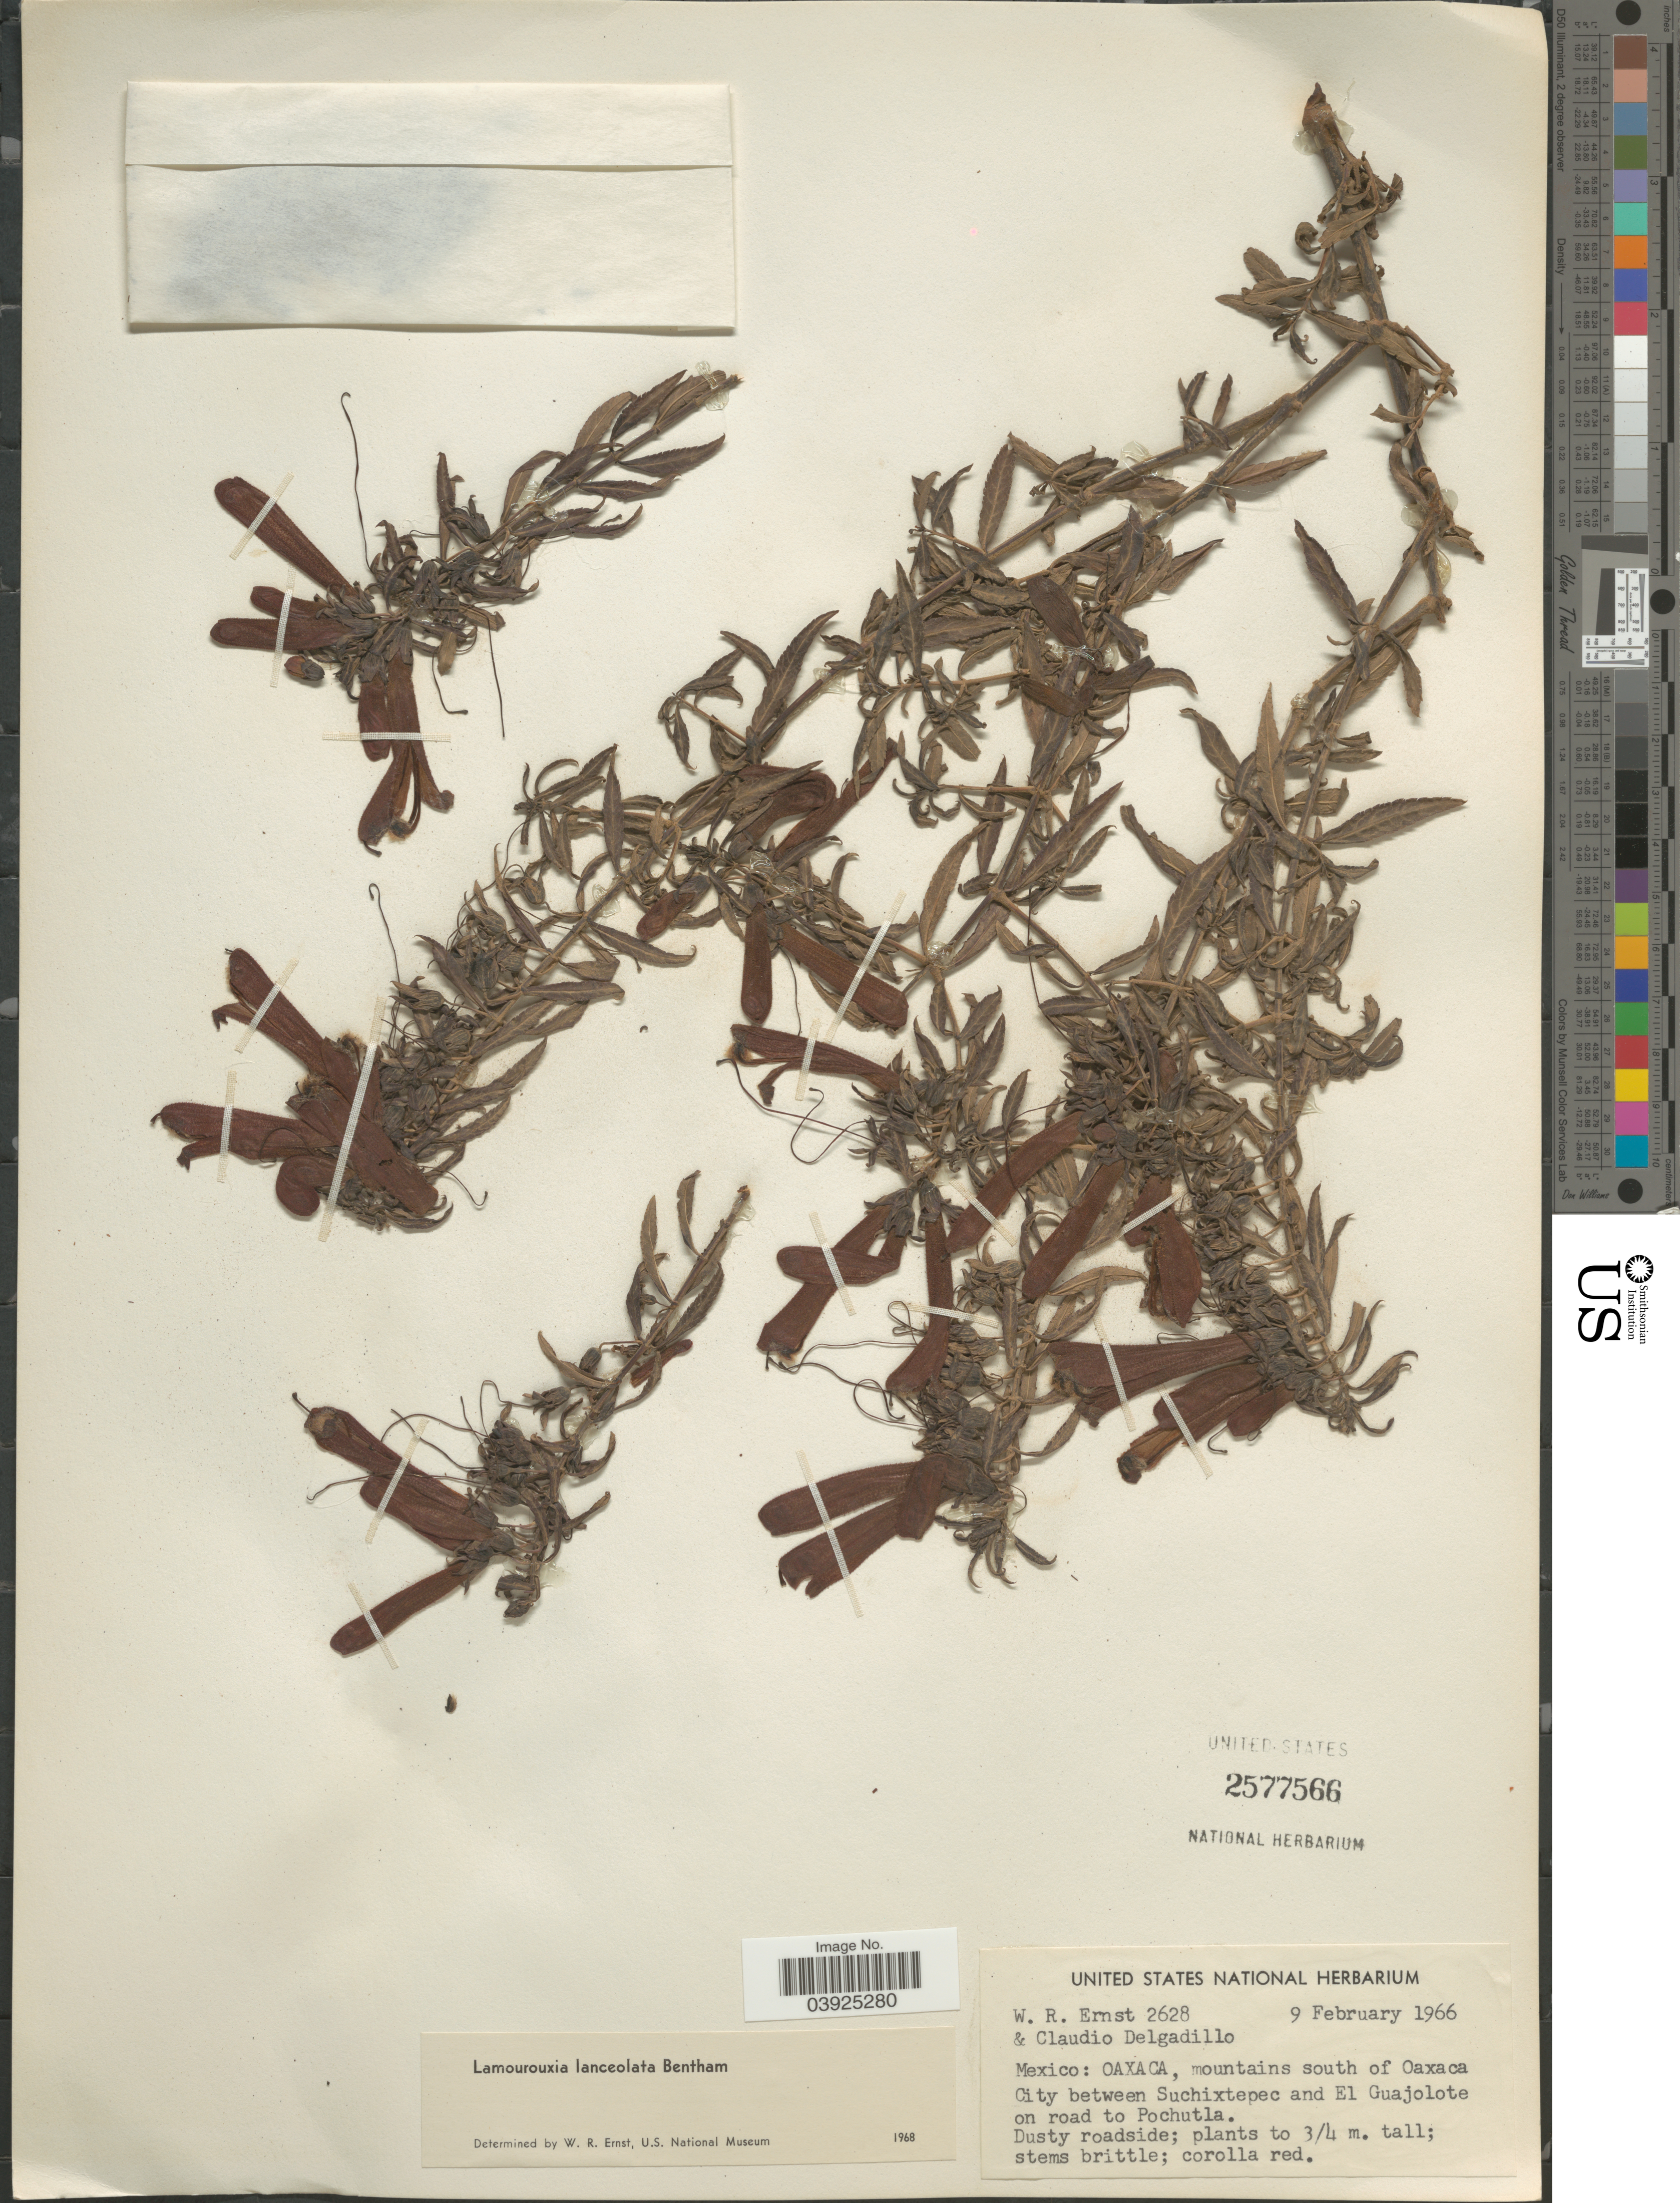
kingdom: Plantae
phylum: Tracheophyta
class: Magnoliopsida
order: Lamiales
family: Orobanchaceae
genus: Lamourouxia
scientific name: Lamourouxia lanceolata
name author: Benth.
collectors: W. R. Ernst & C. Delgadillo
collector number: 2628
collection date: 1966-02-09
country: Mexico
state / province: Oaxaca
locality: Mountains south of Oaxaca City between Suchixtepec and El Guajolote on road to Pochutla.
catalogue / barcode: US 2577566